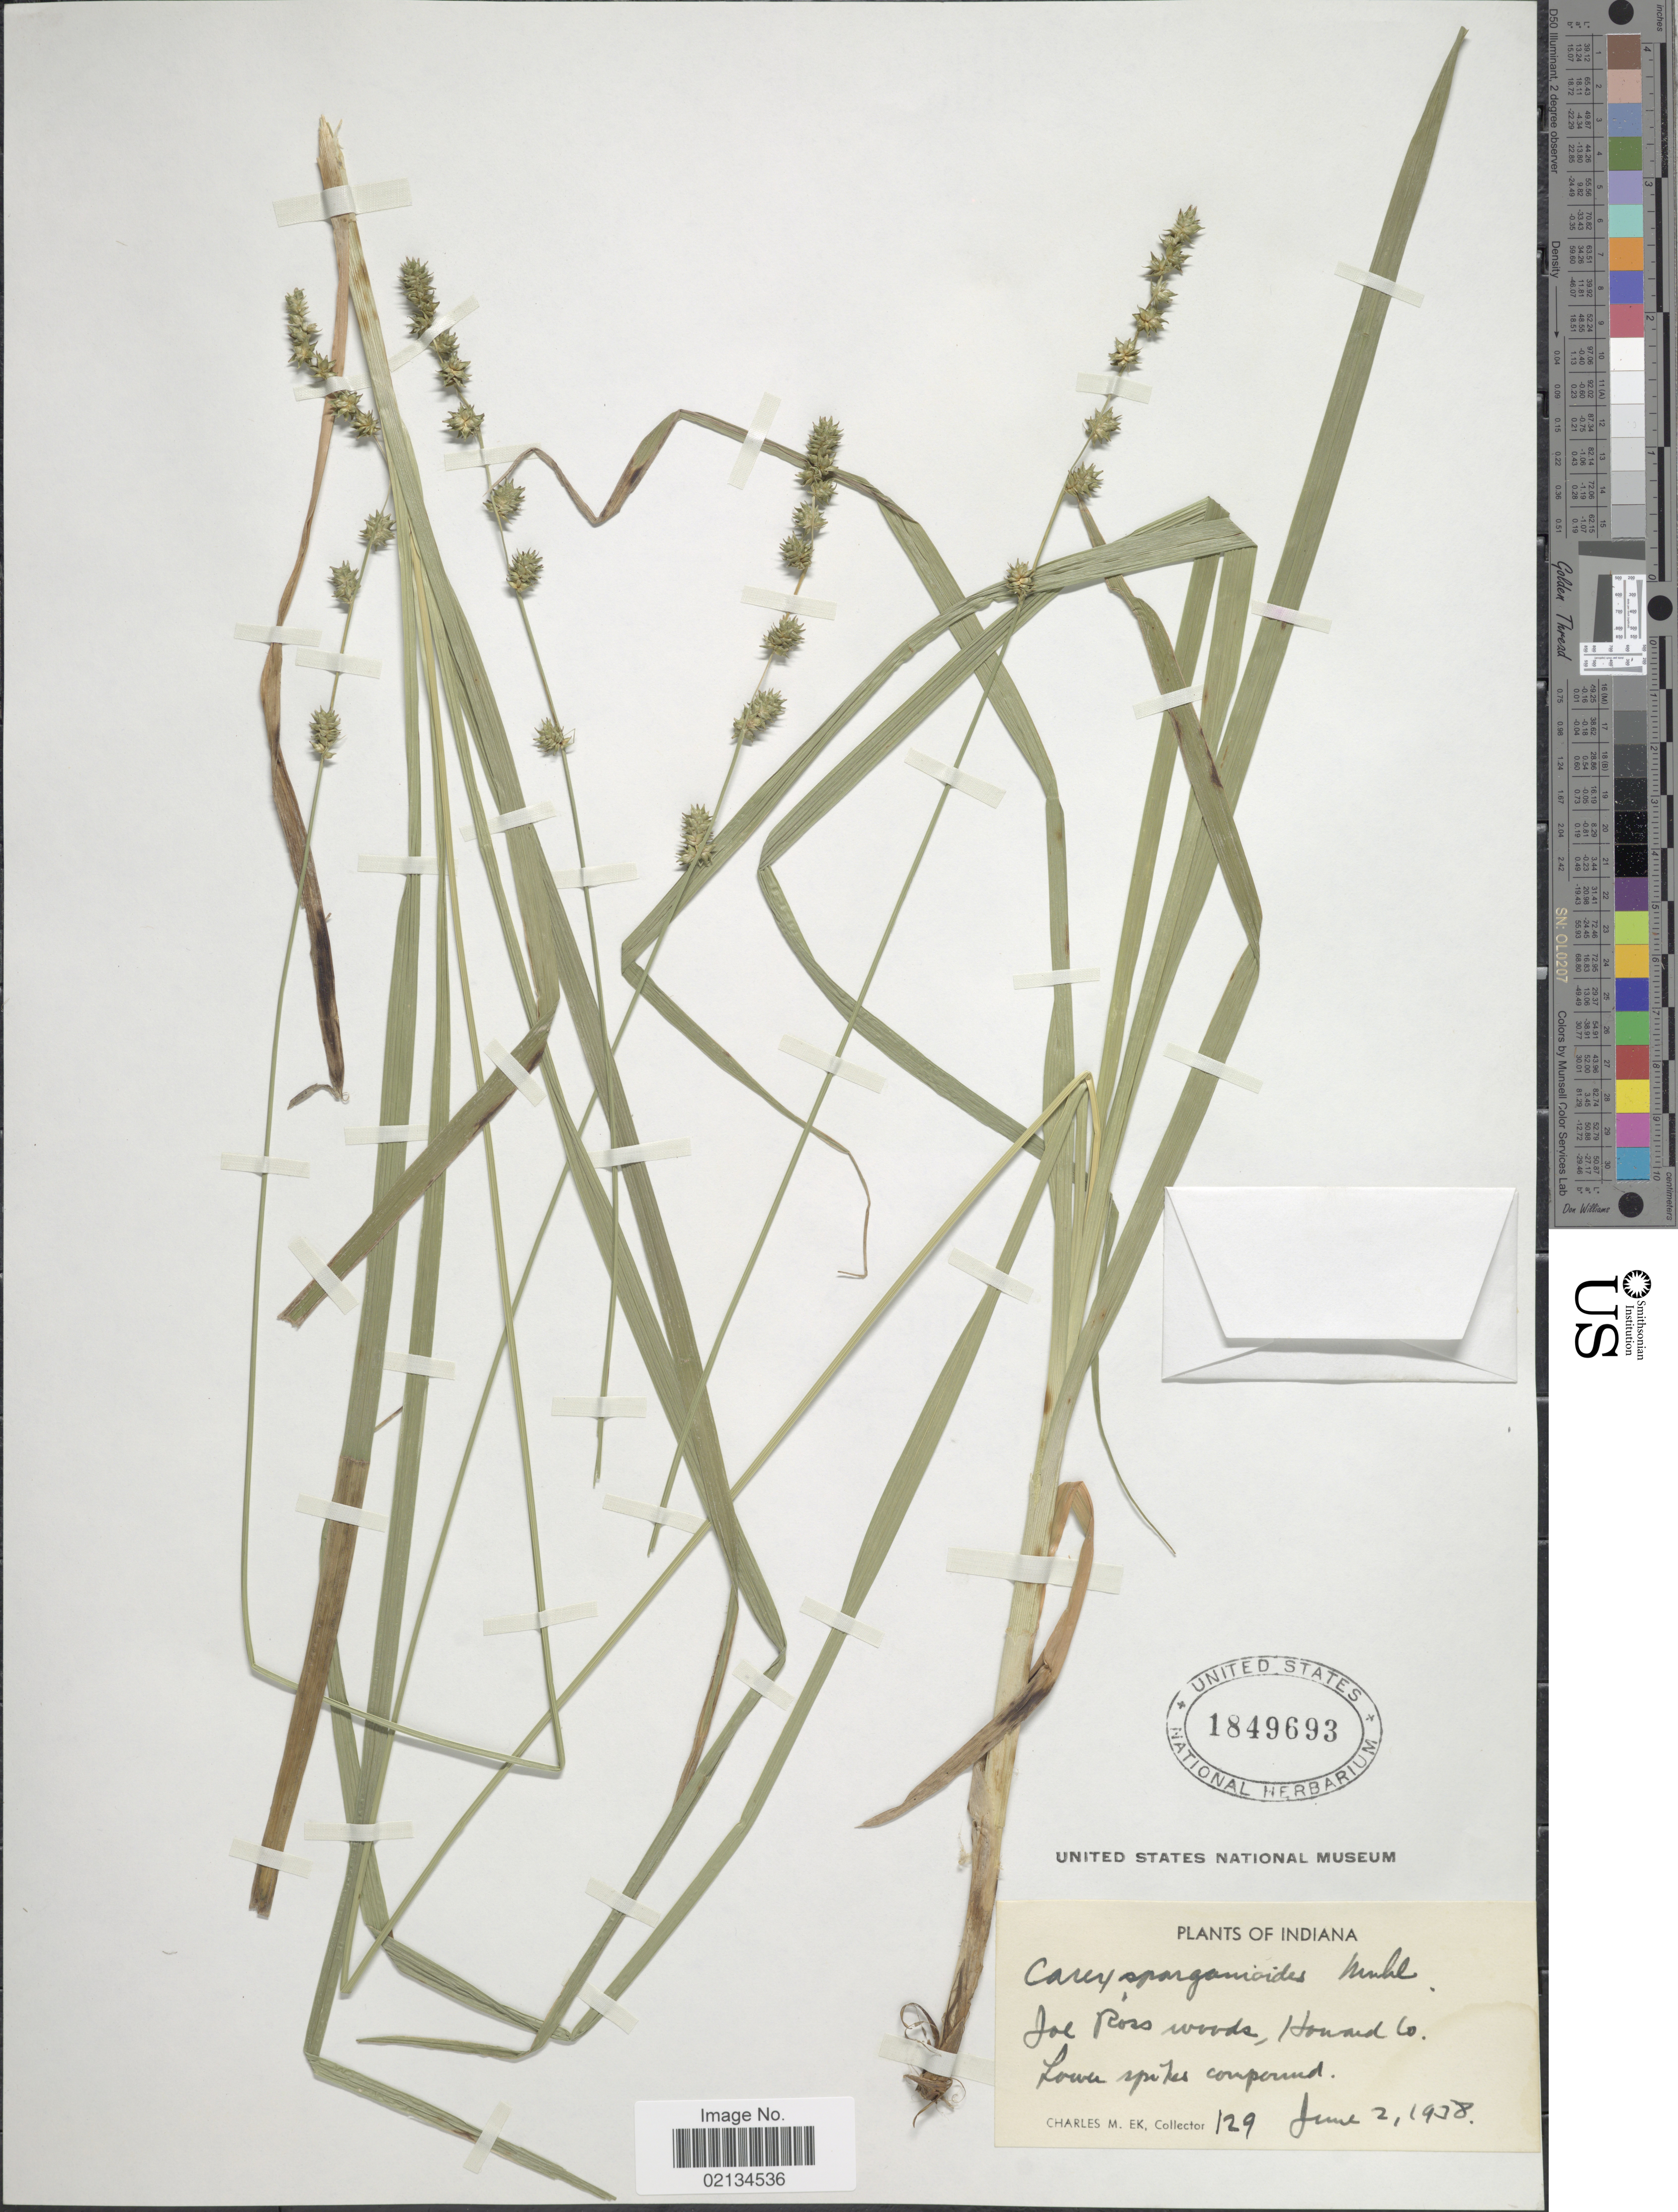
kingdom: Plantae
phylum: Tracheophyta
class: Liliopsida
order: Poales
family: Cyperaceae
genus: Carex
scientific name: Carex sparganioides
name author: Muhl. ex Willd.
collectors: C. Ek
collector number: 129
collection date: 1938-06-02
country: United States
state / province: Indiana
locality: Jol Ross woods, Howard Co., lower spikes compound.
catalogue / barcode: US 1849693